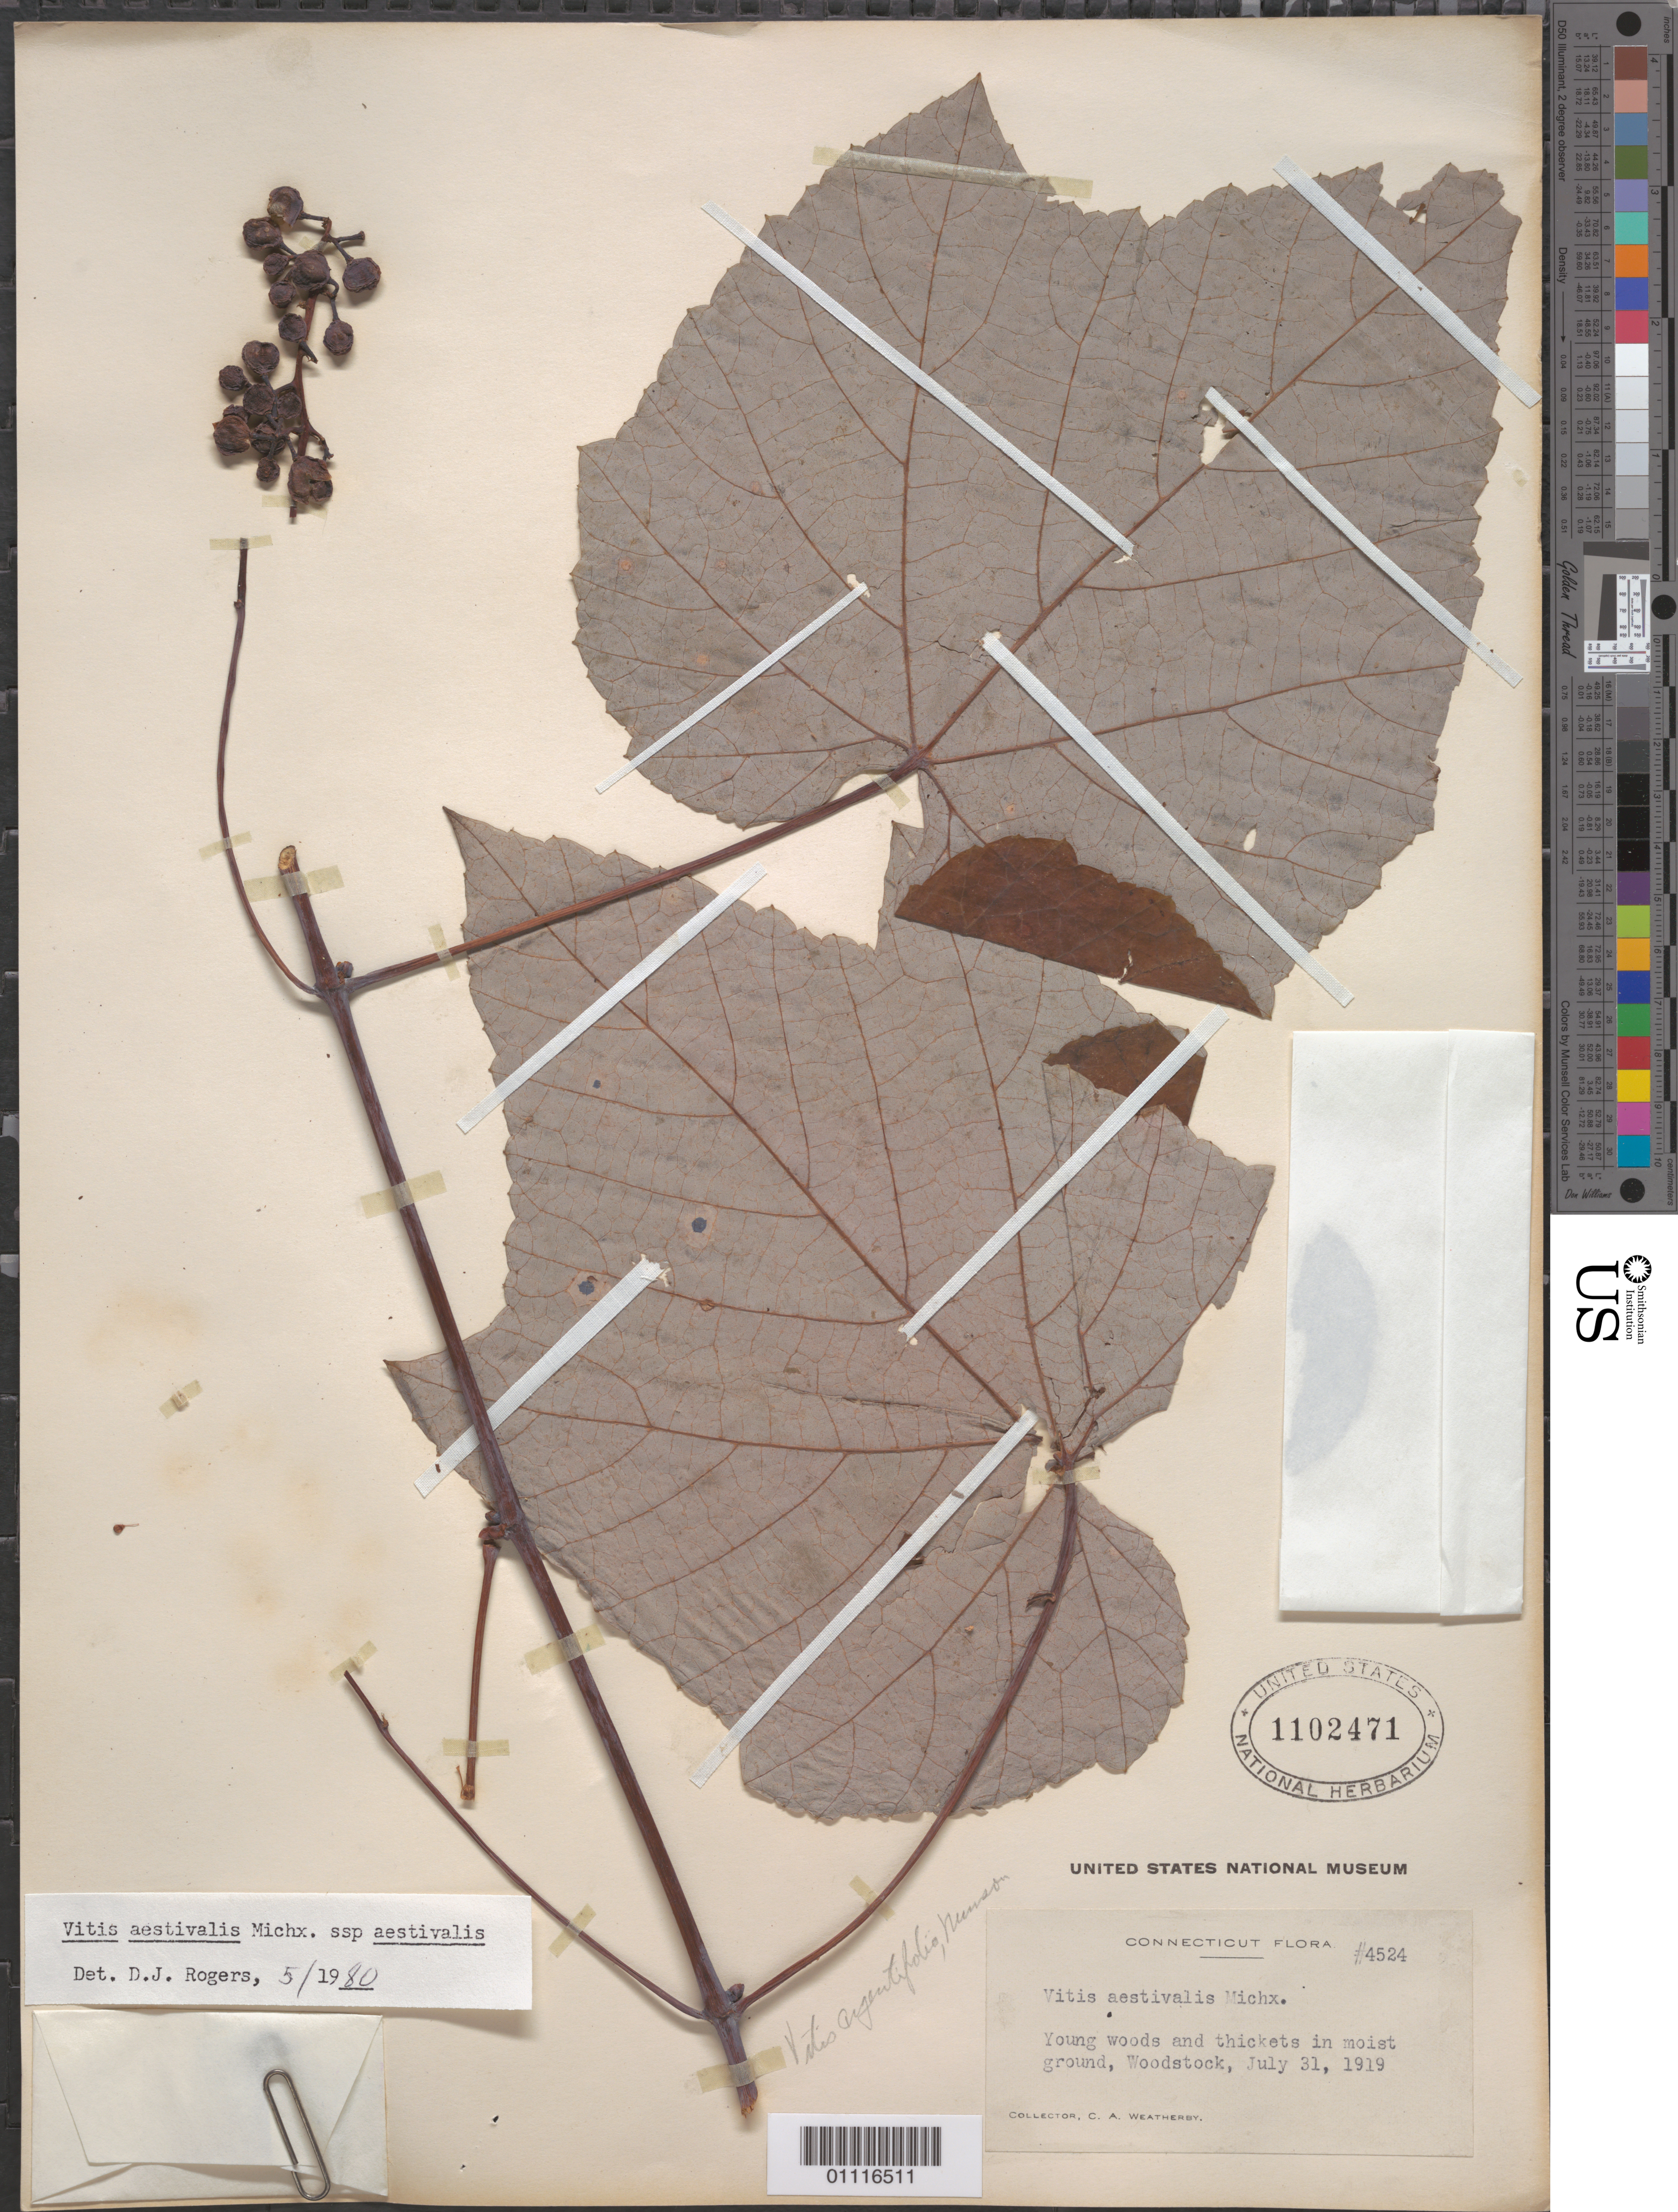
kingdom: Plantae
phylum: Tracheophyta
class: Magnoliopsida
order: Vitales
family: Vitaceae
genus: Vitis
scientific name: Vitis aestivalis subsp. aestivalis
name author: Michx.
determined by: Rogers, D. J.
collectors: C. A. Weatherby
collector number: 4524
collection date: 1919-07-31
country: United States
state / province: Connecticut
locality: in moist ground, Woodstock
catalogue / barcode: US 1102471